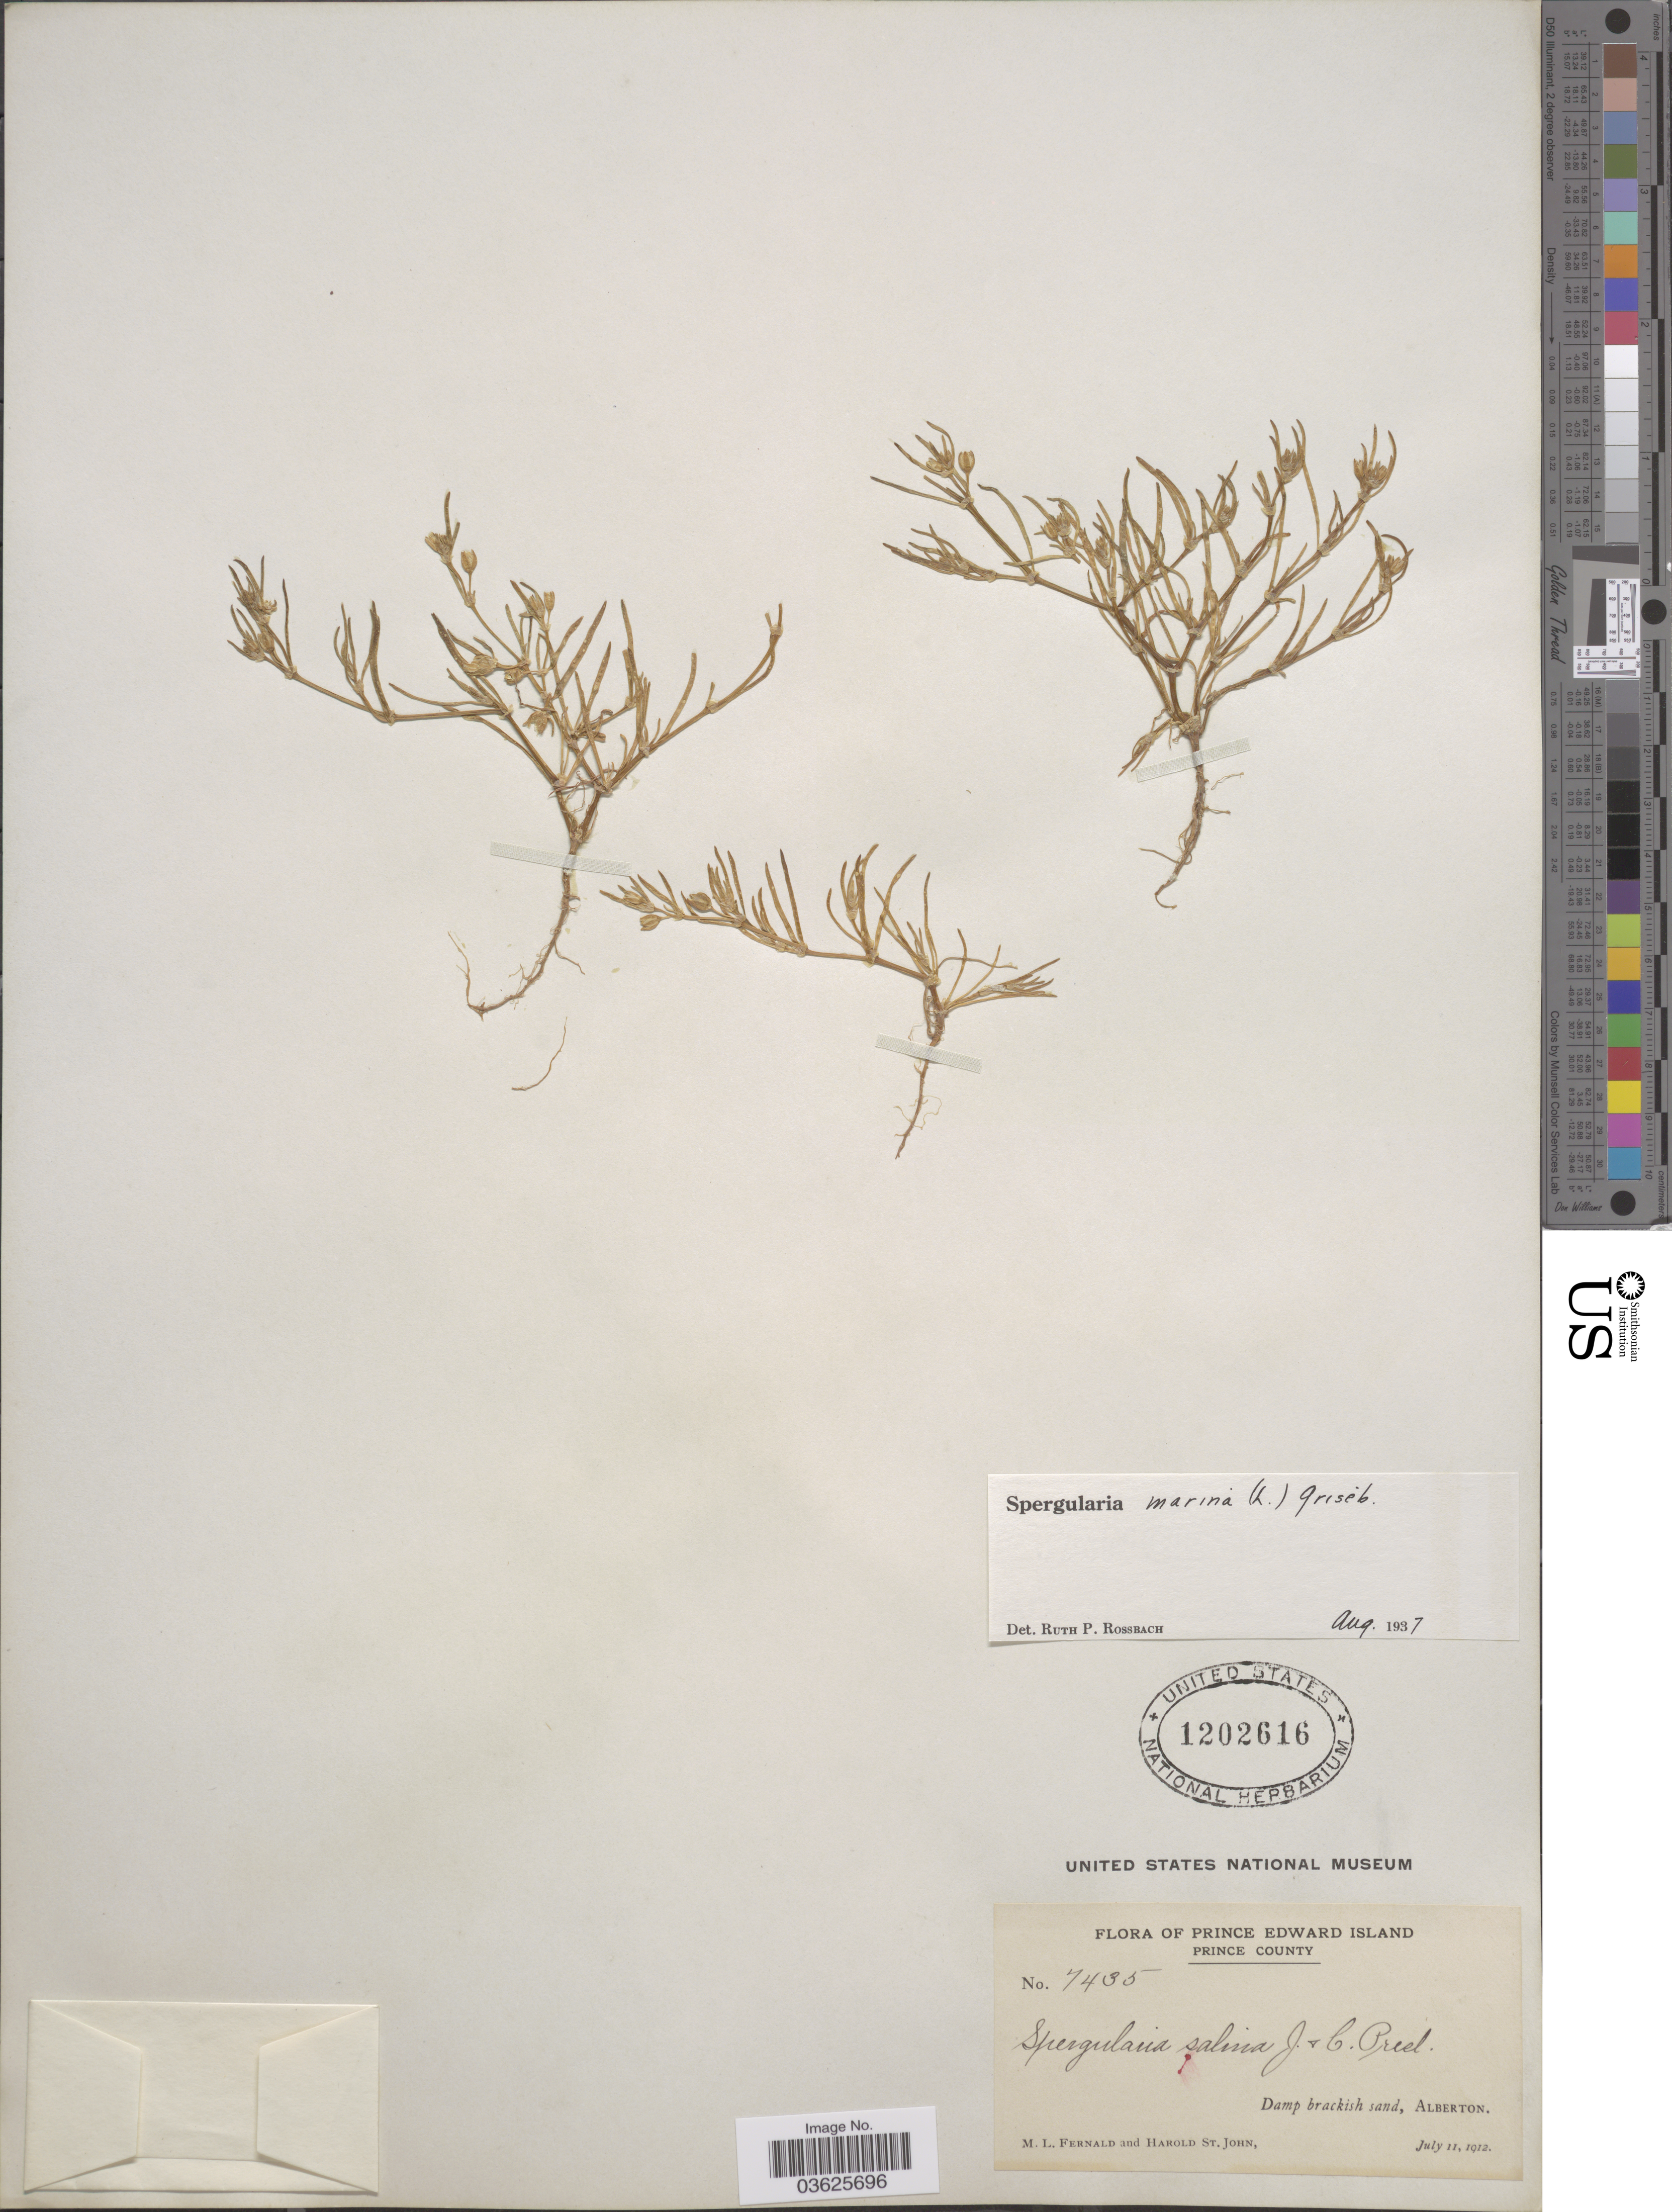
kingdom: Plantae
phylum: Tracheophyta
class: Magnoliopsida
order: Caryophyllales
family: Caryophyllaceae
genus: Spergularia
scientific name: Spergularia marina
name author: (L.) Griseb.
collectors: M. L. Fernald & H. St. John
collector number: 7435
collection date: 1912-07-11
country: Canada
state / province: Prince Edward Island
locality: Prince County. Damp brackish sand, Alberton.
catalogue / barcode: US 1202616